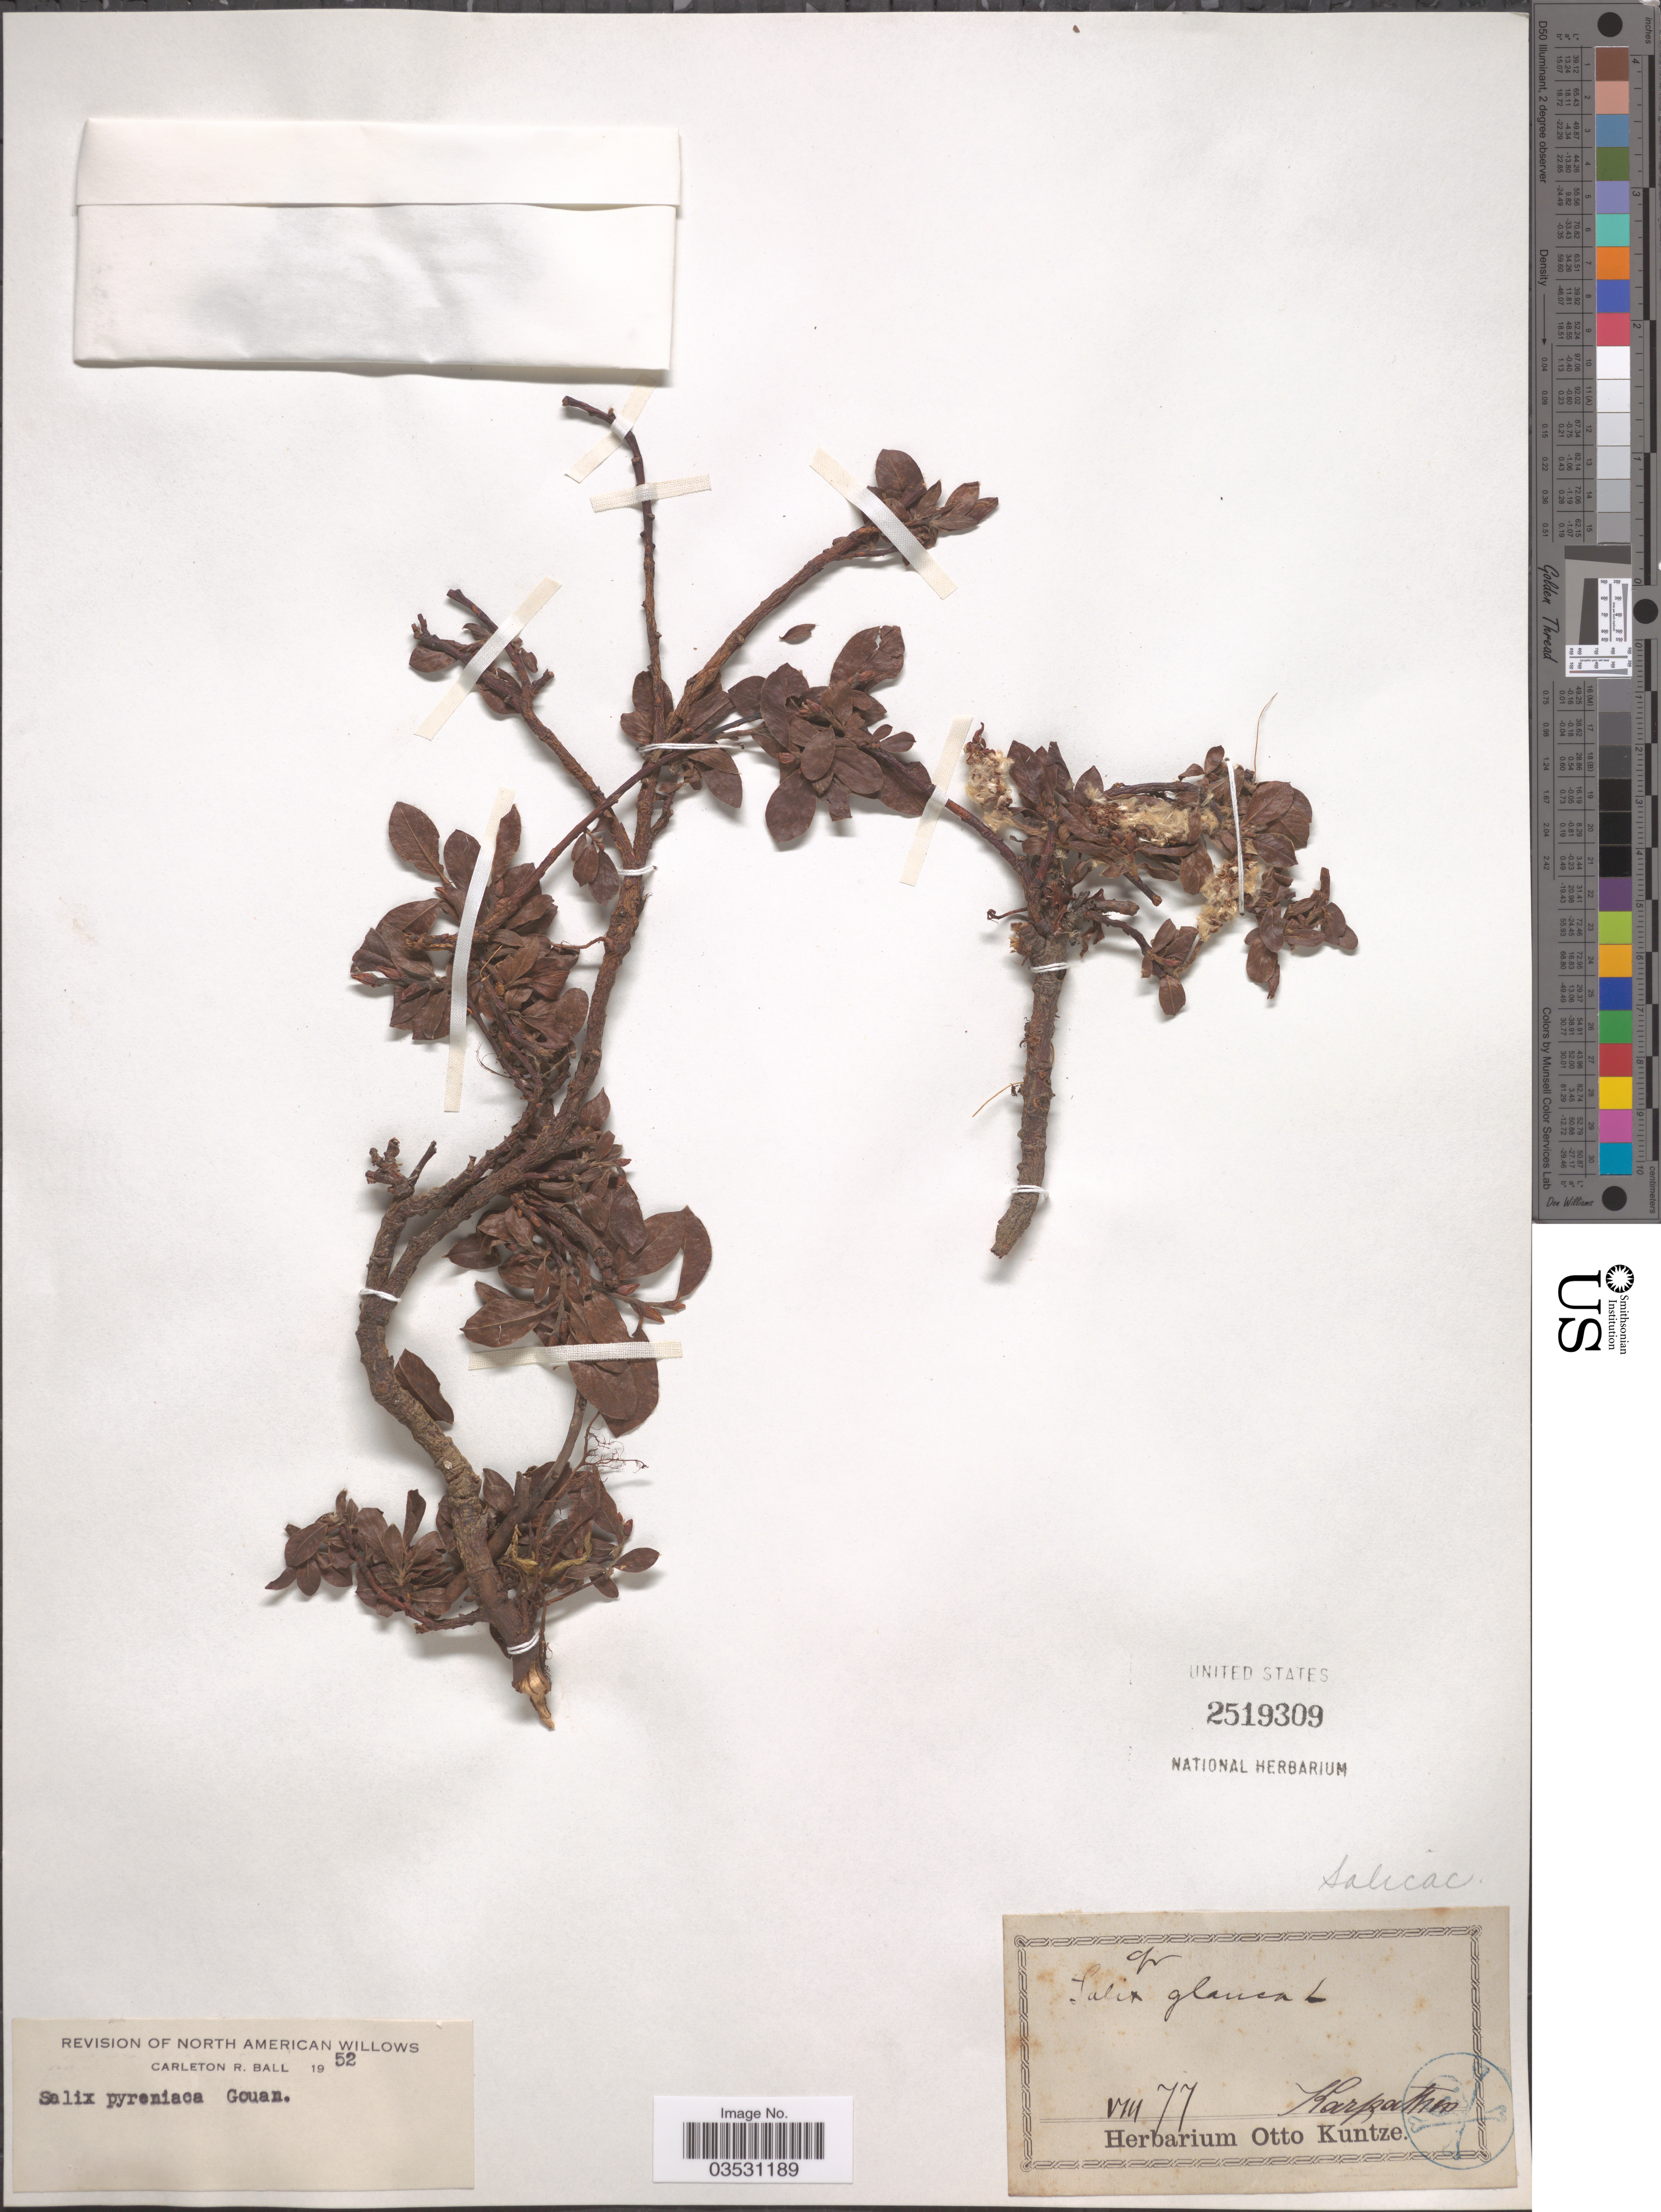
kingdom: Plantae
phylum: Tracheophyta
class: Magnoliopsida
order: Malpighiales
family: Salicaceae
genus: Salix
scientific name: Salix pyrenaica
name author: Gouan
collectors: ex herb. Otto Kuntze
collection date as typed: Transcribed d/m/y: /8/77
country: Greece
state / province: South Aegean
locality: Karpathos.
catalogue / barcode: US 2519309